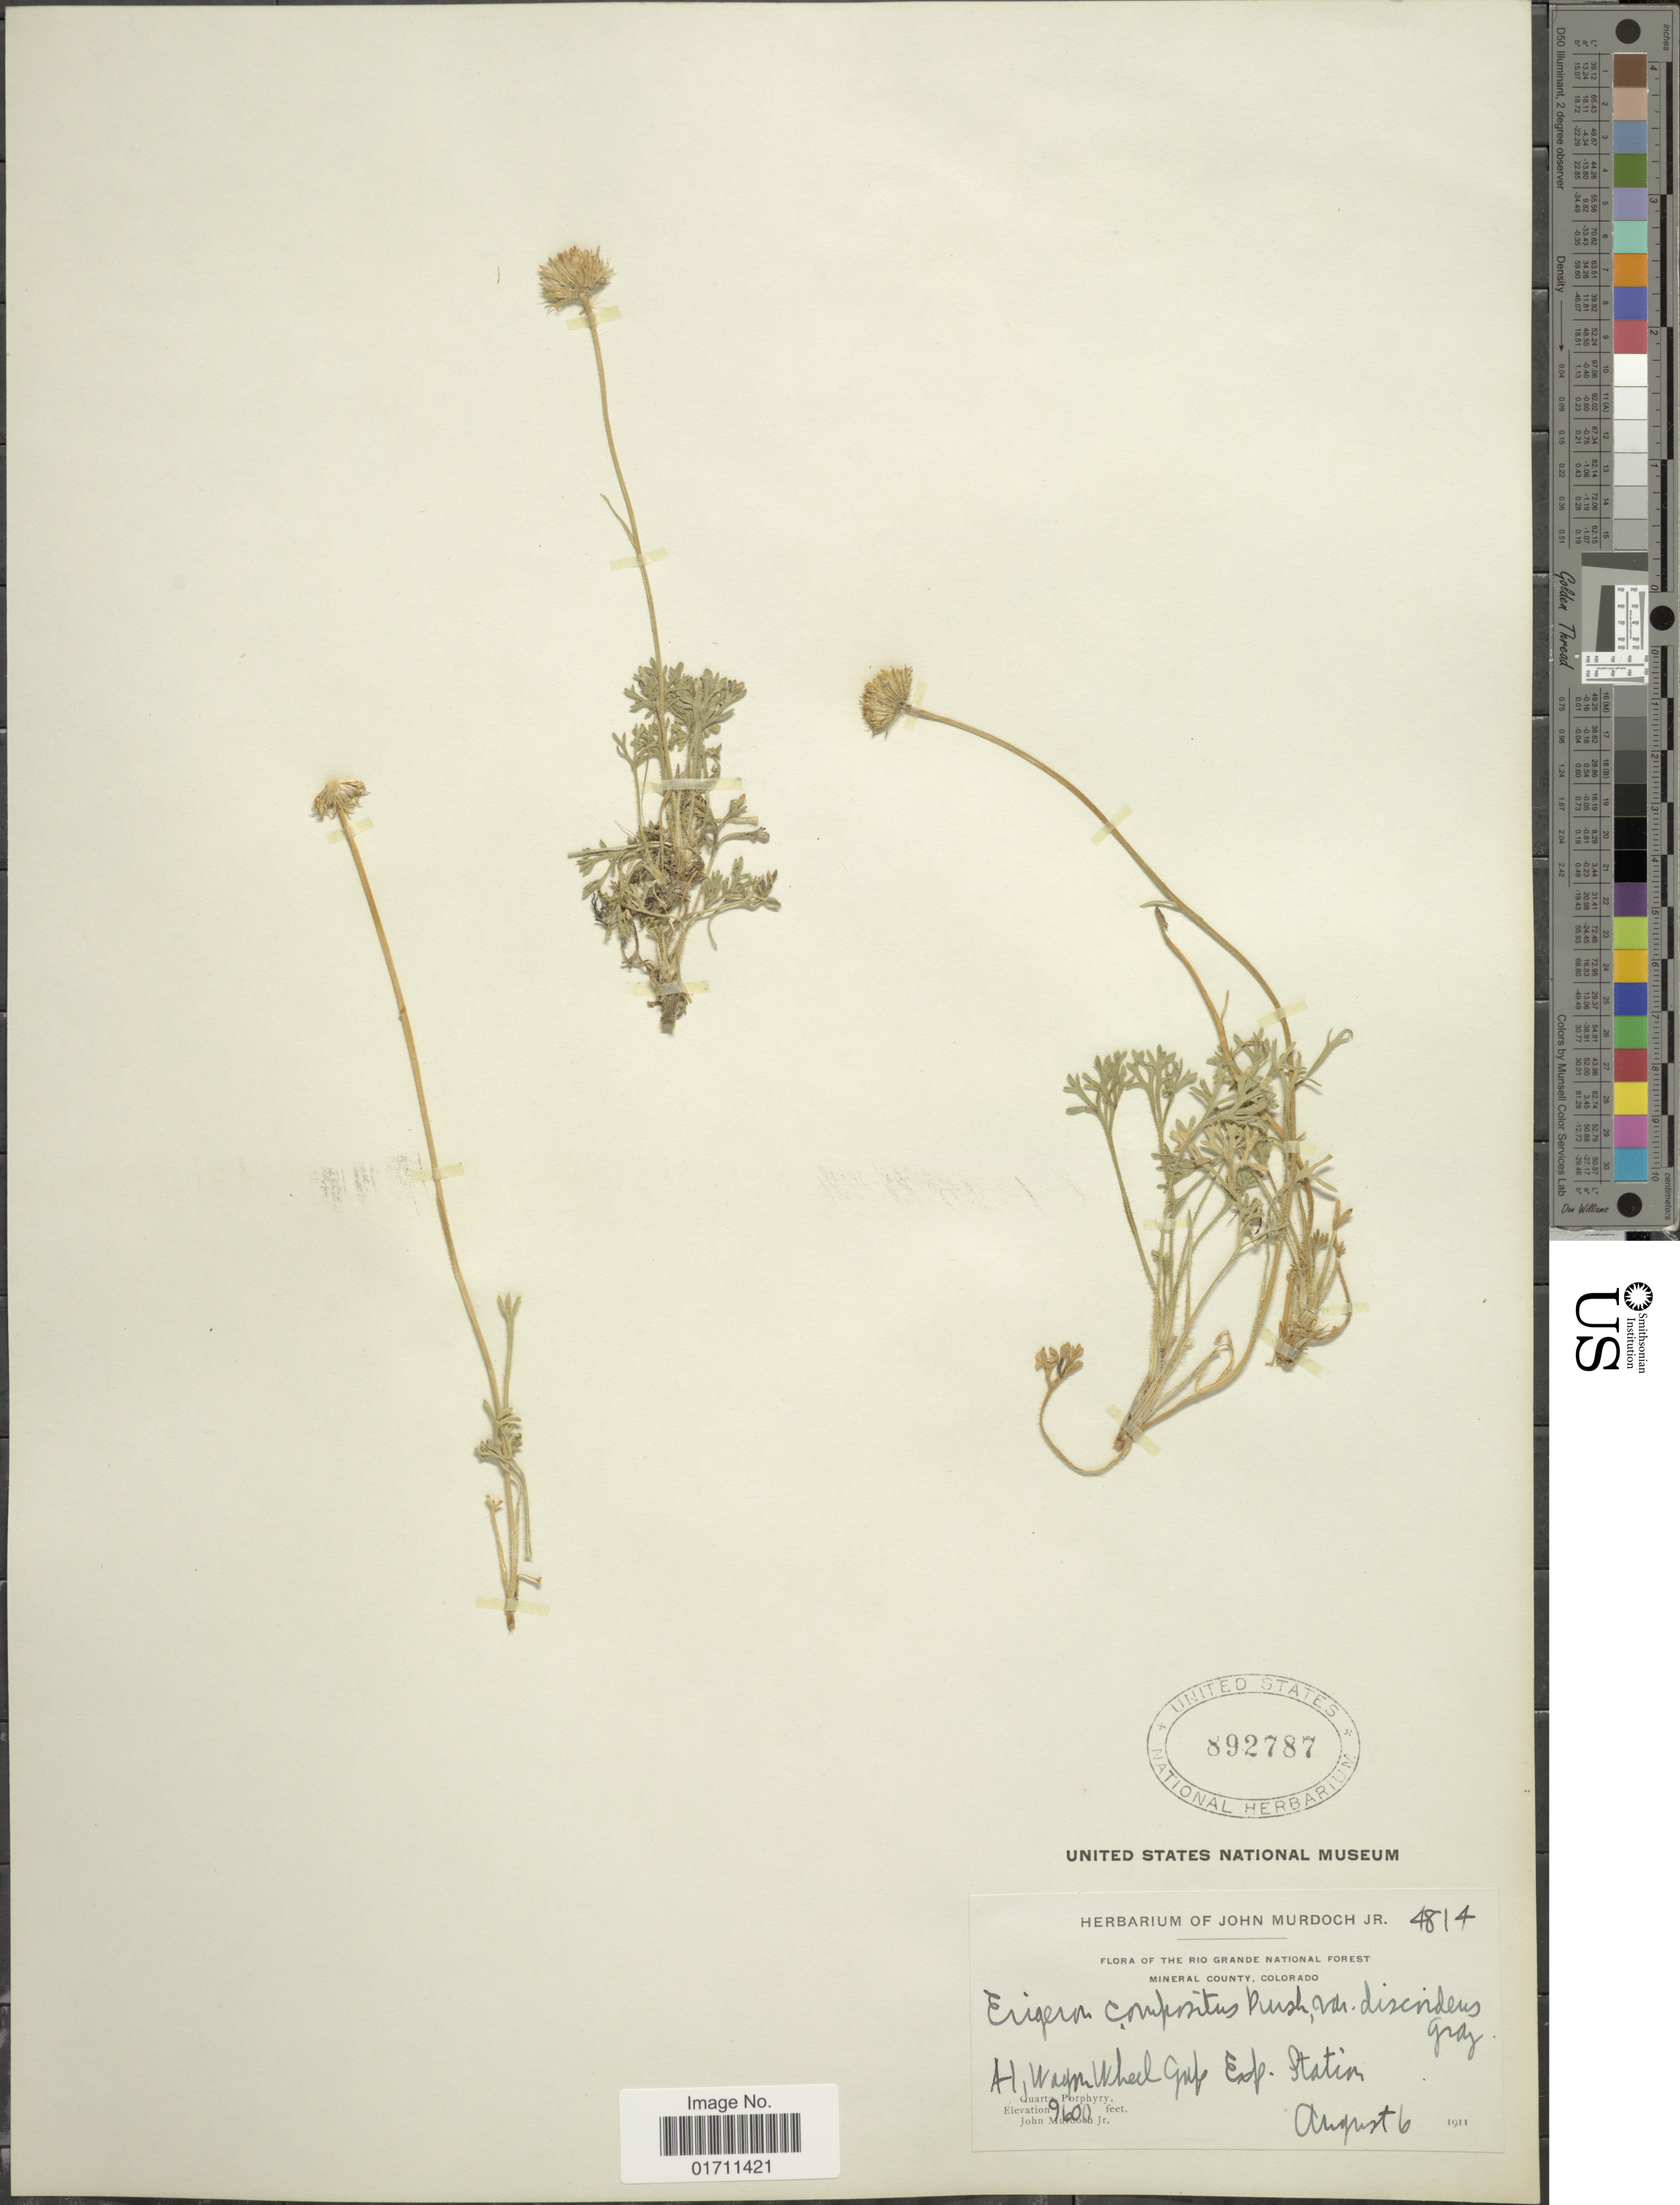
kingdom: Plantae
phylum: Tracheophyta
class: Magnoliopsida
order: Asterales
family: Asteraceae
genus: Erigeron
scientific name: Erigeron compositus subsp. discoideus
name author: (A. Gray) Piper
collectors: J. Murdoch Jr.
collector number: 4814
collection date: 1911-08-06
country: United States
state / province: Colorado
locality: The Rio Grande National Forest Mineral County, A-1, Wagon Wheel Gap Exp Station, Quartz Porphyry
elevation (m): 2926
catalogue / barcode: US 892787